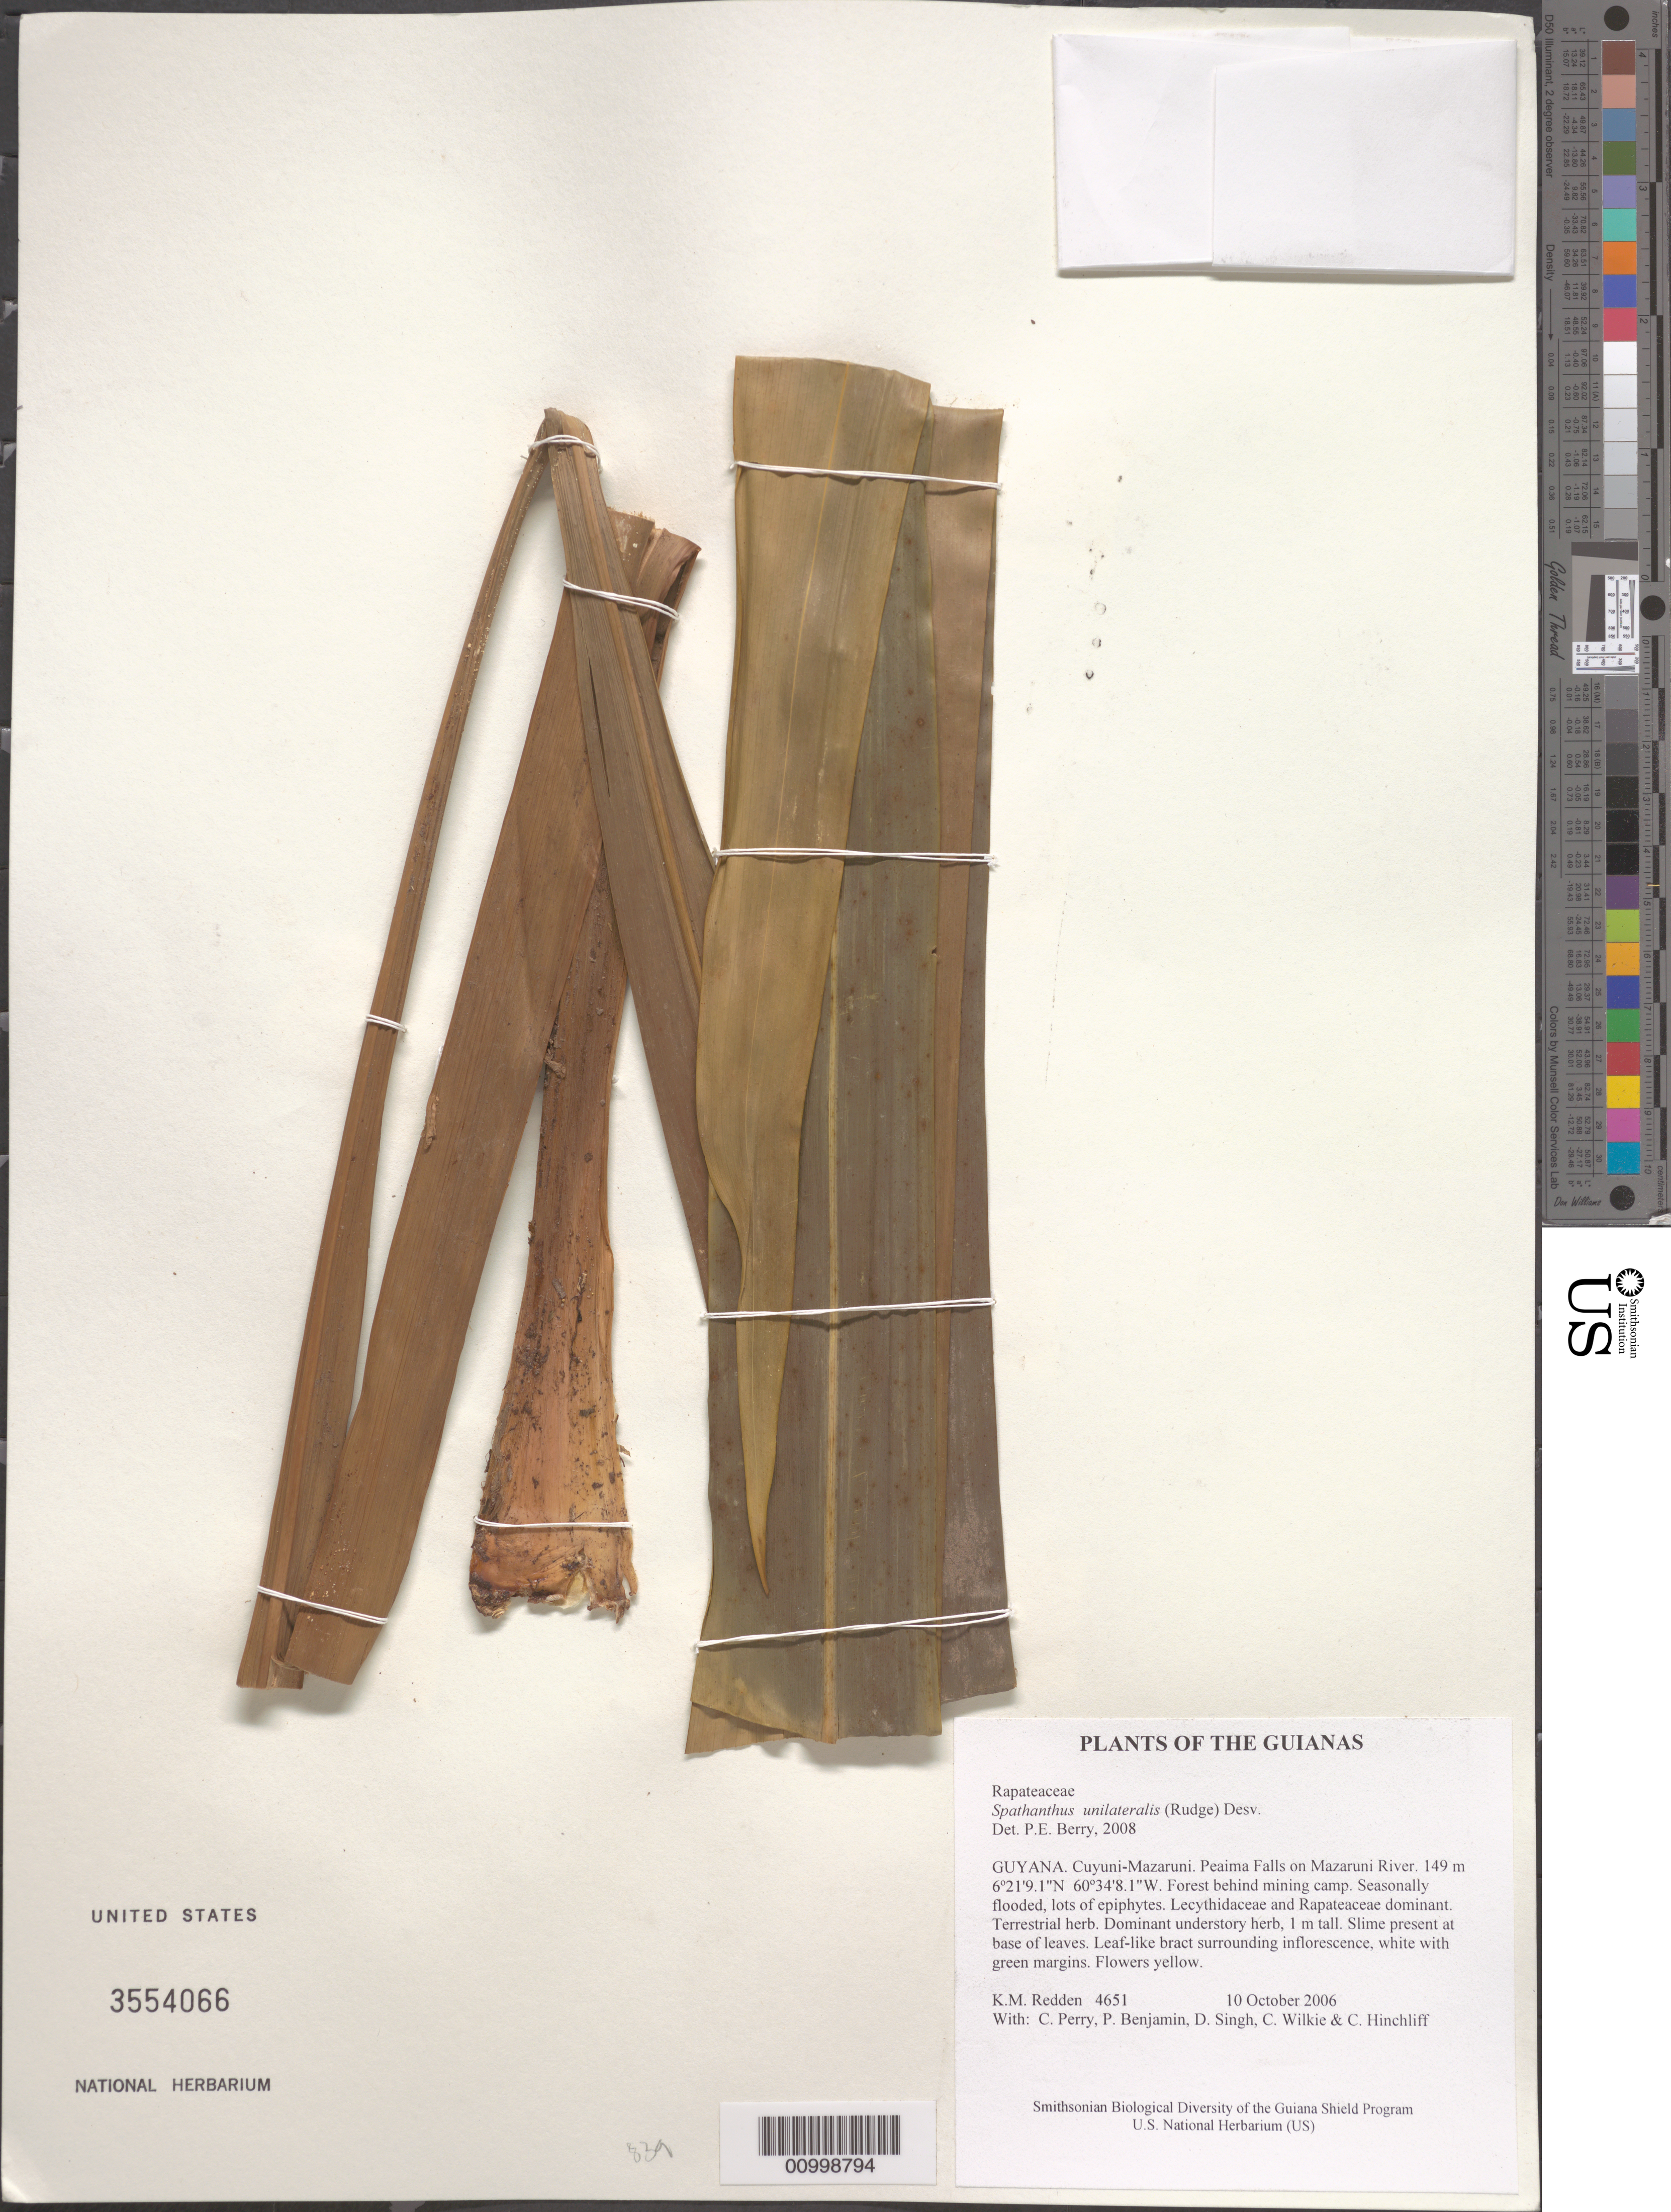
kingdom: Plantae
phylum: Tracheophyta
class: Liliopsida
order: Poales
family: Rapateaceae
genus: Spathanthus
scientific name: Spathanthus unilateralis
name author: (Rudge) Desv.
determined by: Berry, P. E., (WIS), University of Wisconsin - Madison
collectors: K. M. Redden, C. Perry, P. Benjamin, D. Singh, C. Wilkie & C. E. Hinchliff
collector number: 4651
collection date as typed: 10 October 2006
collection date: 2006-10-10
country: Guyana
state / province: Cuyuni-Mazaruni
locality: Peaima Falls on Mazaruni River.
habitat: Forest behind mining camp. Seasonally flooded, lots of epiphytes. Lecythidaceae and Rapateaceae dominant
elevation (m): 149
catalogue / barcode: US 3554066